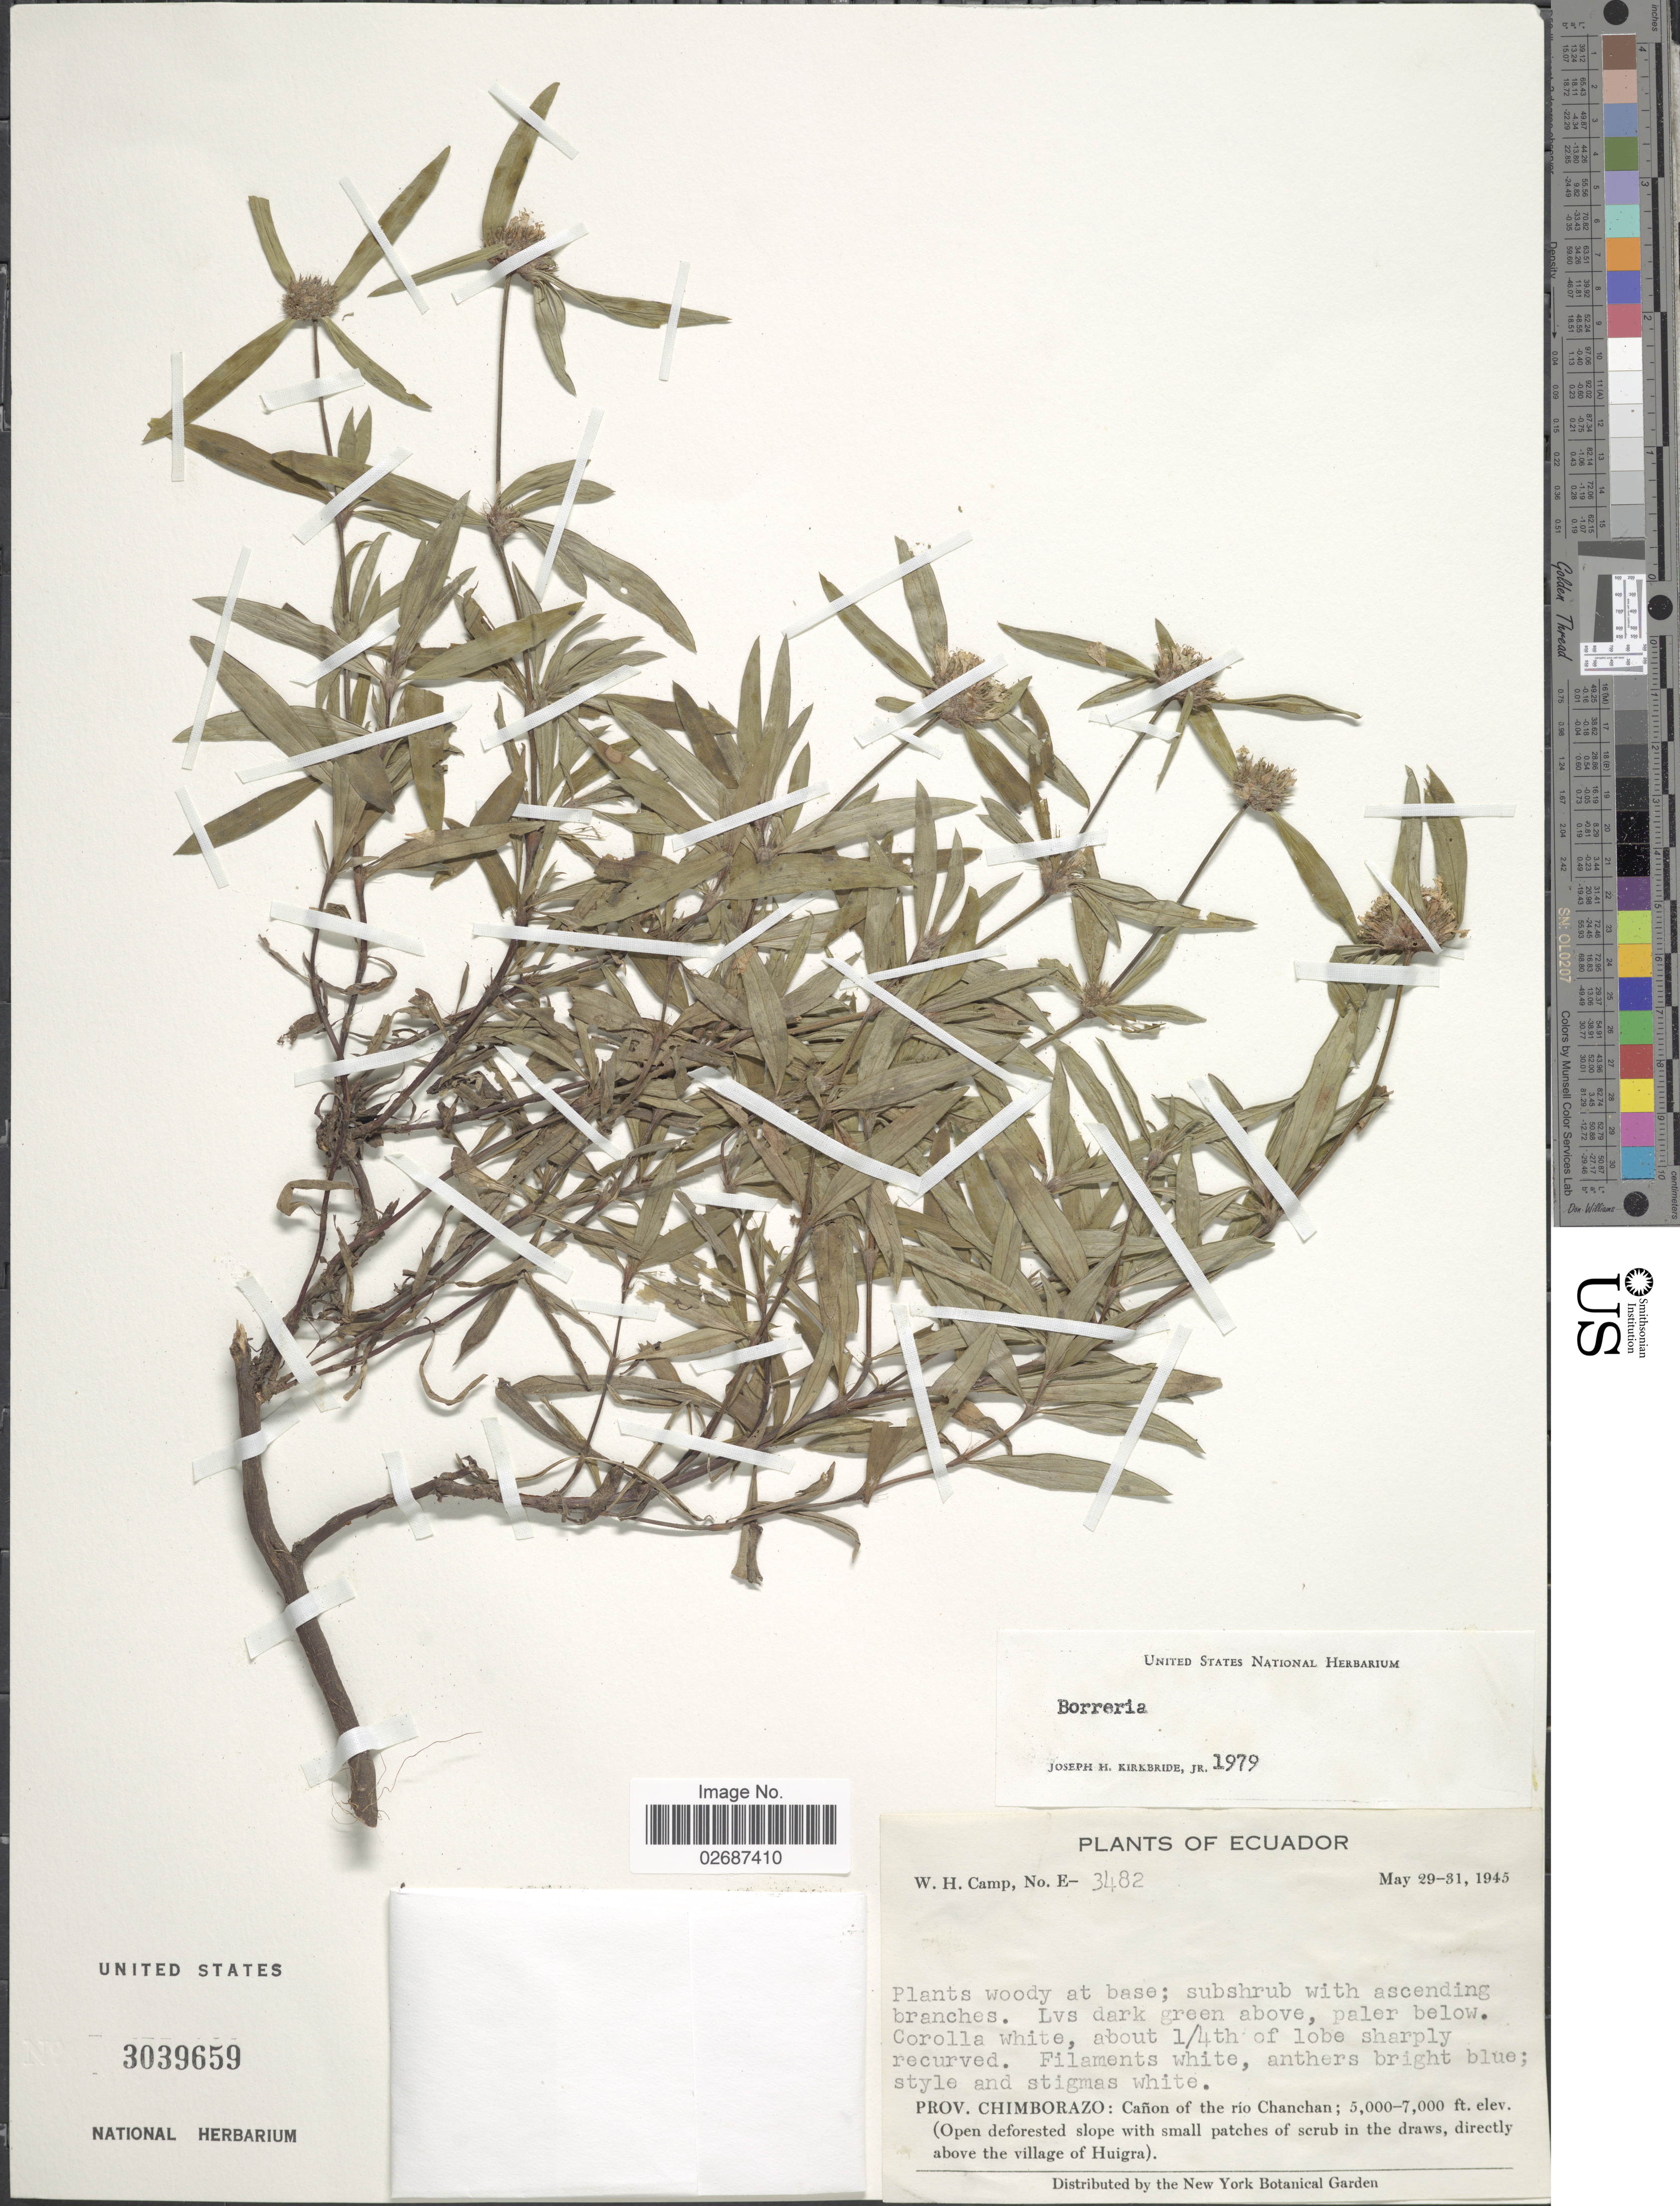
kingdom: Plantae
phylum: Tracheophyta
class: Magnoliopsida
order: Gentianales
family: Rubiaceae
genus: Borreria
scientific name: Borreria suaveolens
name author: G. Mey.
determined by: Kirkbride, J. H., Jr.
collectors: W. H. Camp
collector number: E-3482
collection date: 1945-05-29/1945-05-31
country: Ecuador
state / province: Chimborazo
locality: Canon of the rio Chanchan (open deforested slope with small patches of scrub in the draws, directly above the village of Huigra)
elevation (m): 1524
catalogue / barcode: US 3039659